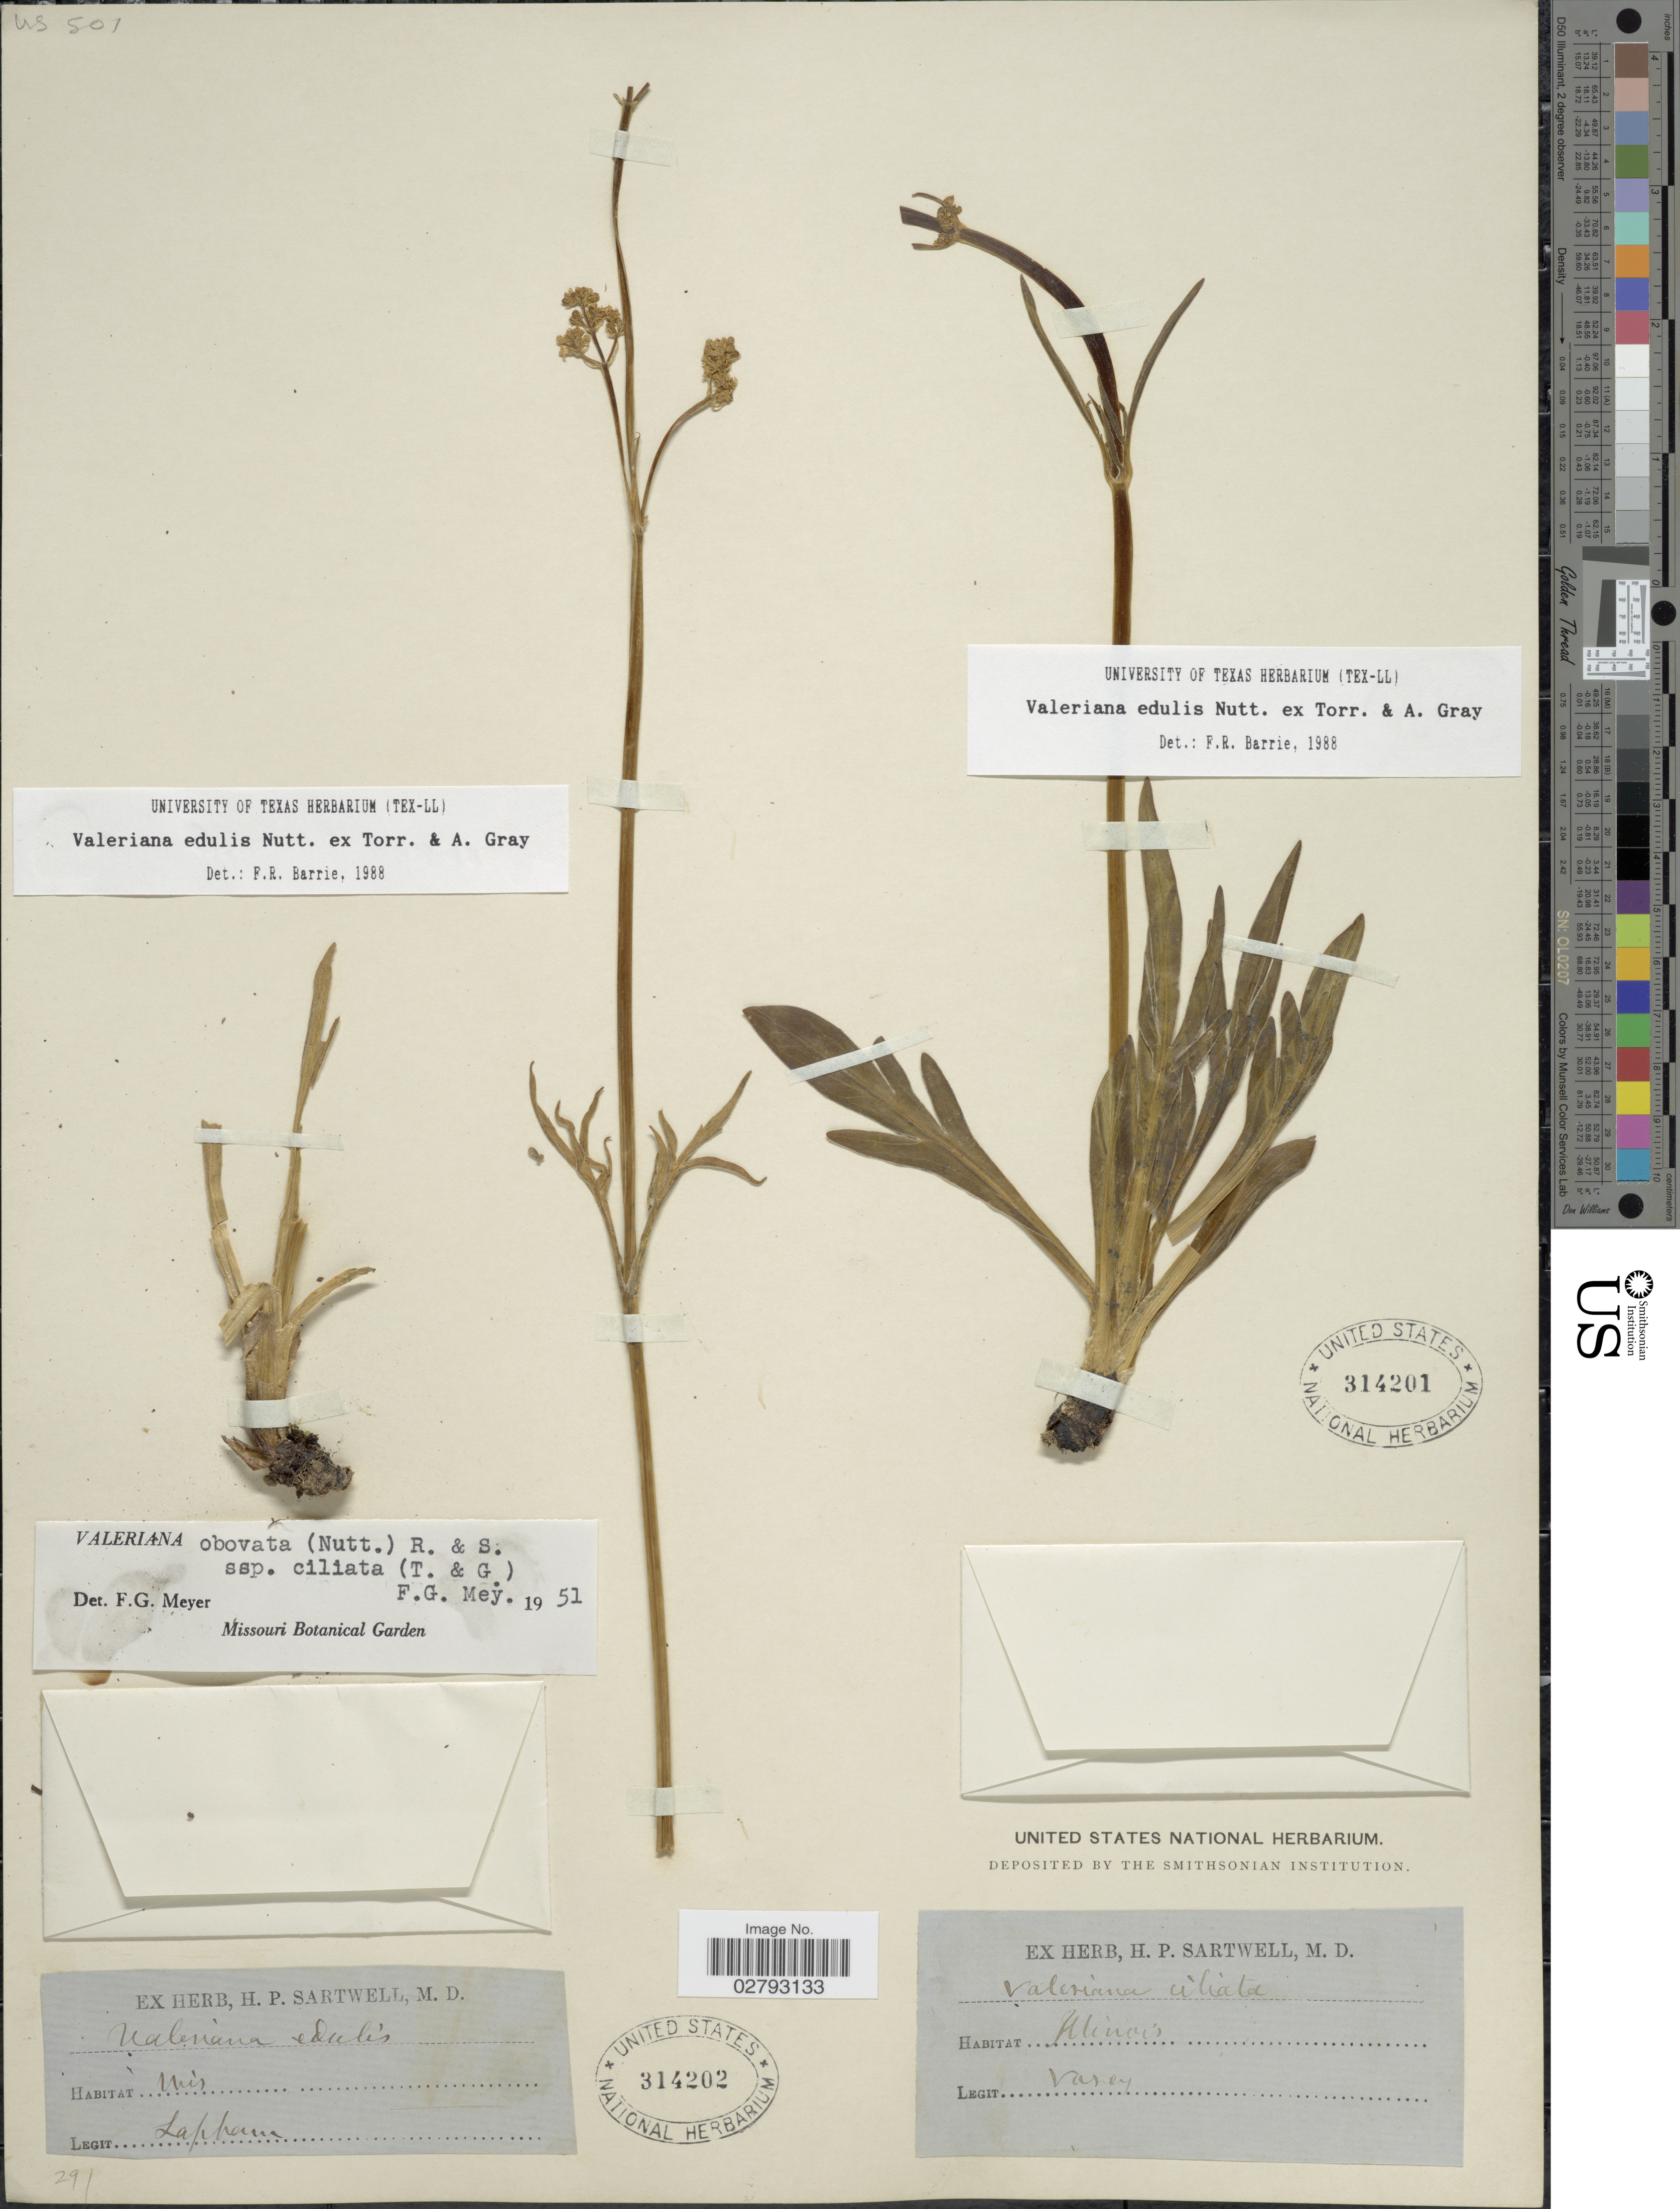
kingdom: Plantae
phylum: Tracheophyta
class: Magnoliopsida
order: Dipsacales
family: Caprifoliaceae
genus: Valeriana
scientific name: Valeriana edulis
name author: Nutt.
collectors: Lapham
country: United States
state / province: Wisconsin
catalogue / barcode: US 314202-2